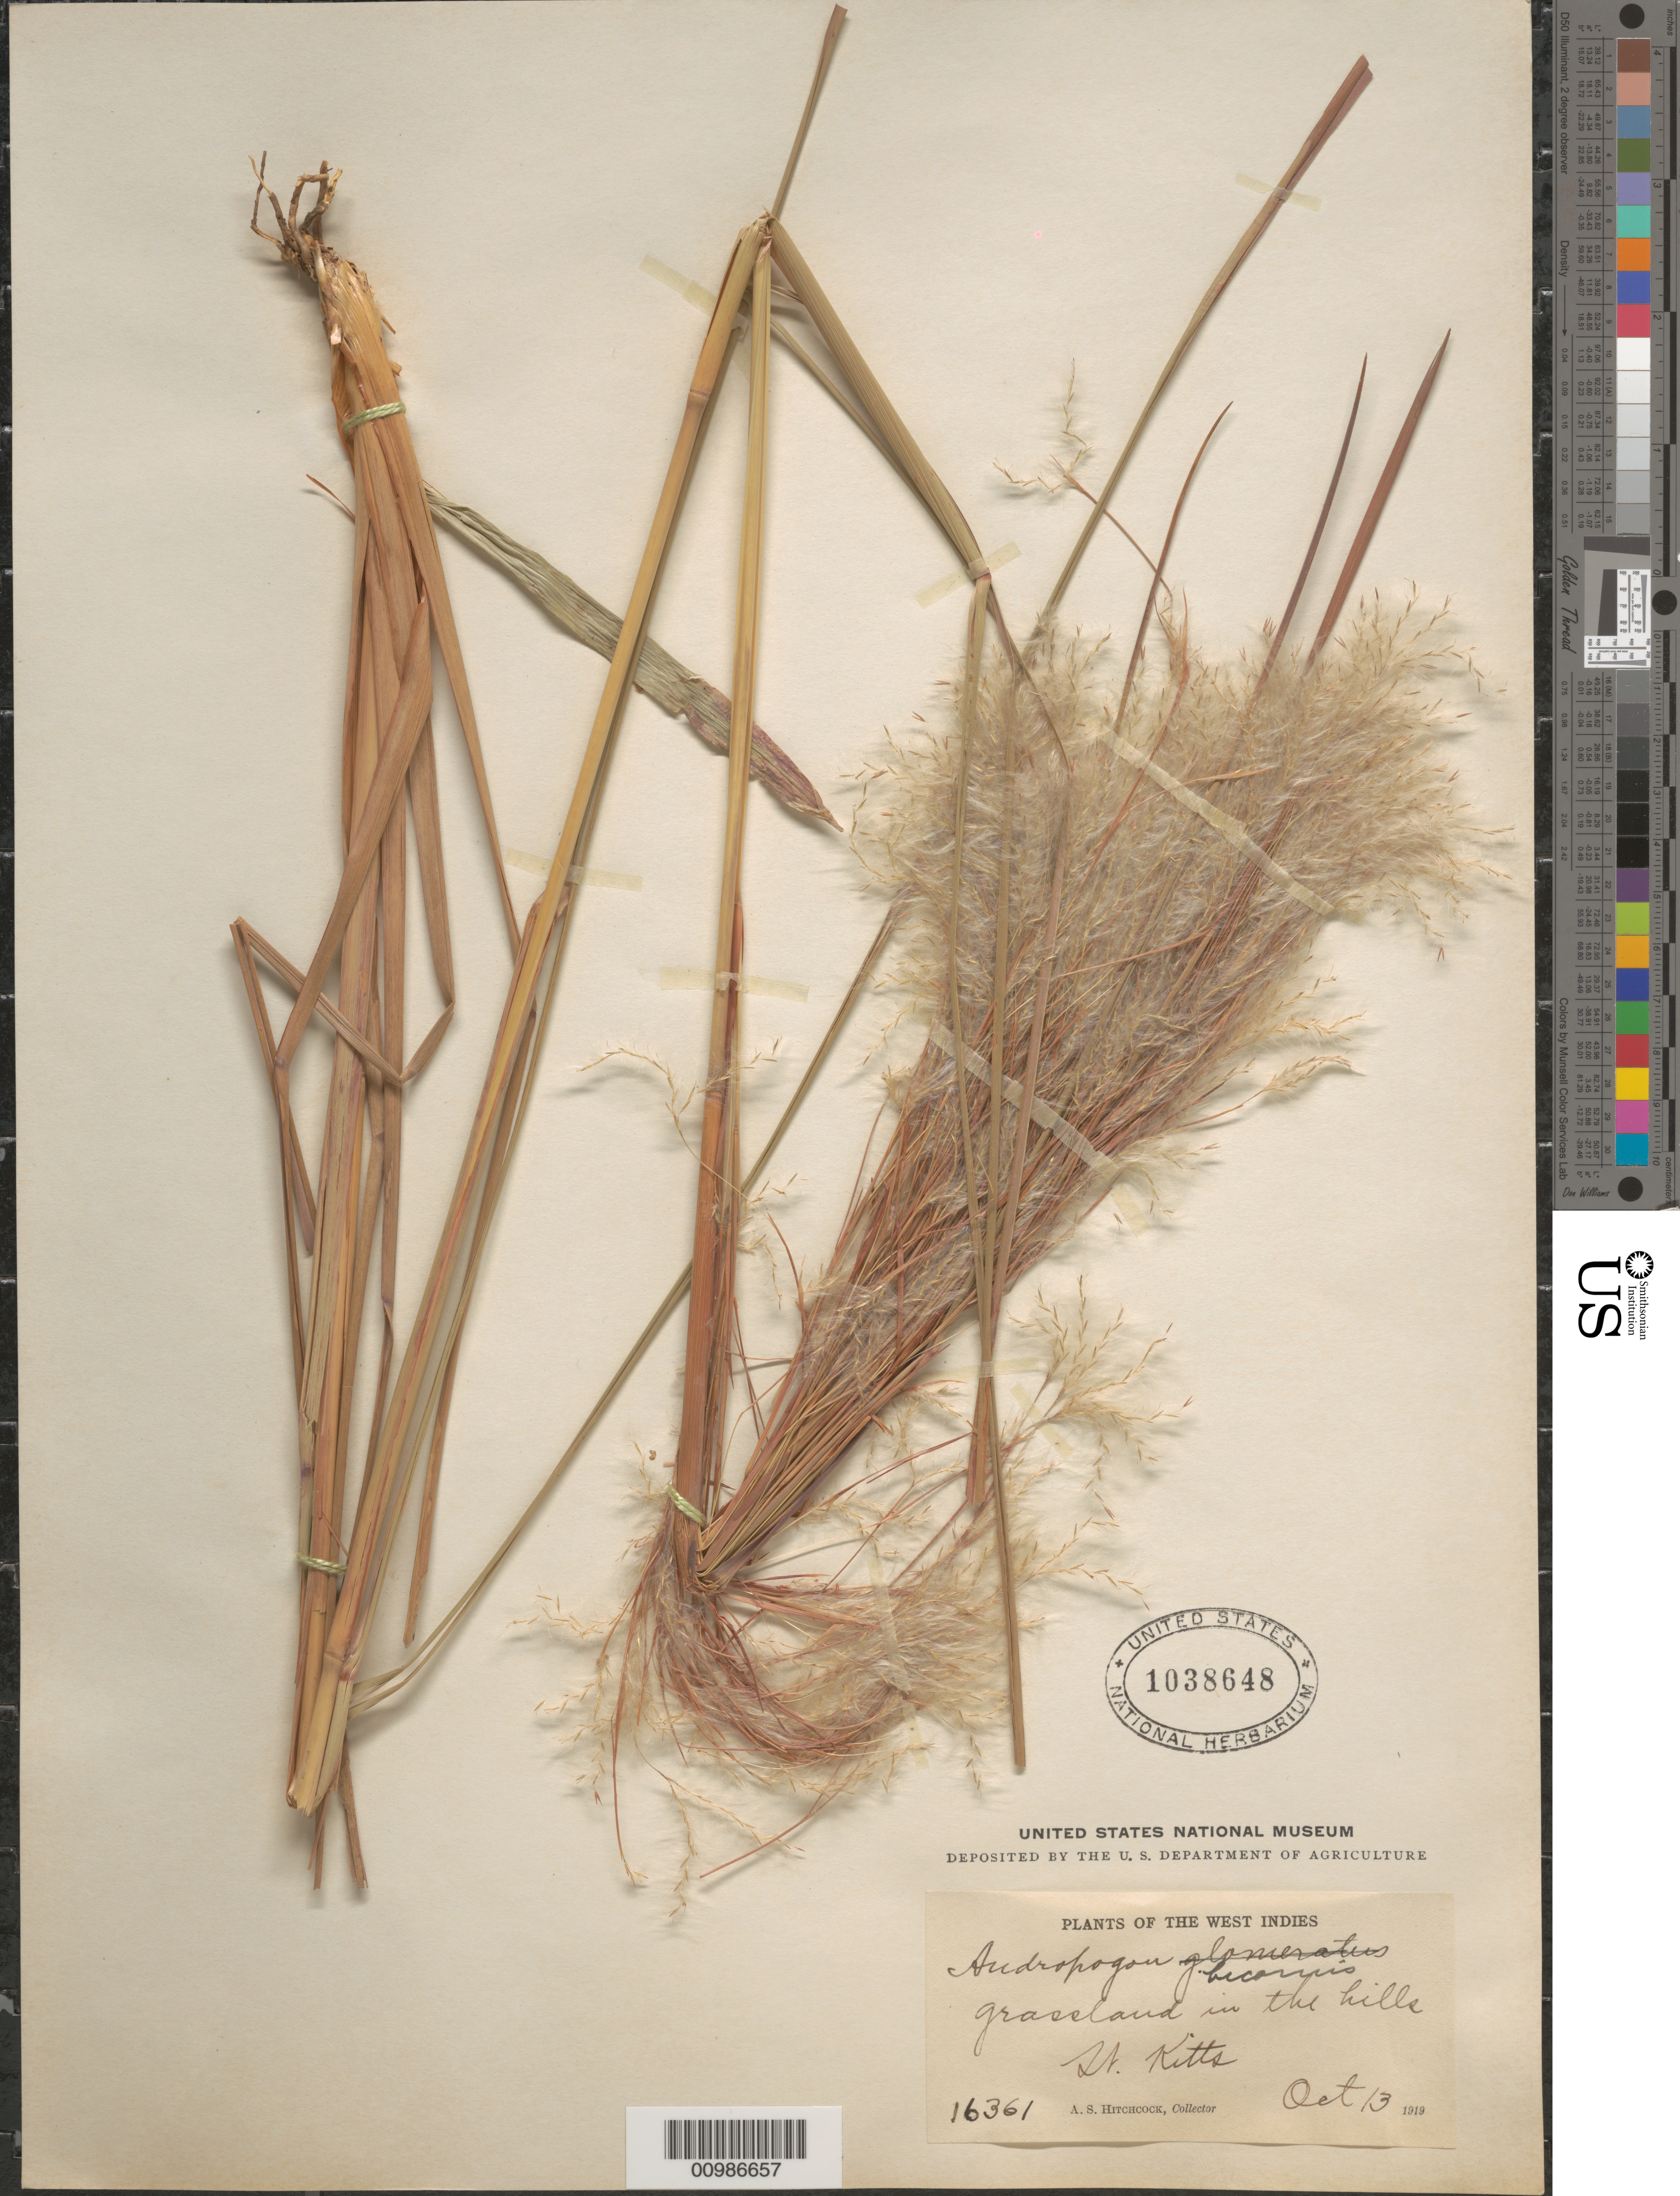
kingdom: Plantae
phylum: Tracheophyta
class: Liliopsida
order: Poales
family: Poaceae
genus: Andropogon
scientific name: Andropogon bicornis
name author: L.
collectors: A. S. Hitchcock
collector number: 16361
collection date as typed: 13 Oct 1919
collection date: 1919-10-13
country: St. Christopher-Nevis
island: St. Christopher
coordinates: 0 N, 0 E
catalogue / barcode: US 1038648